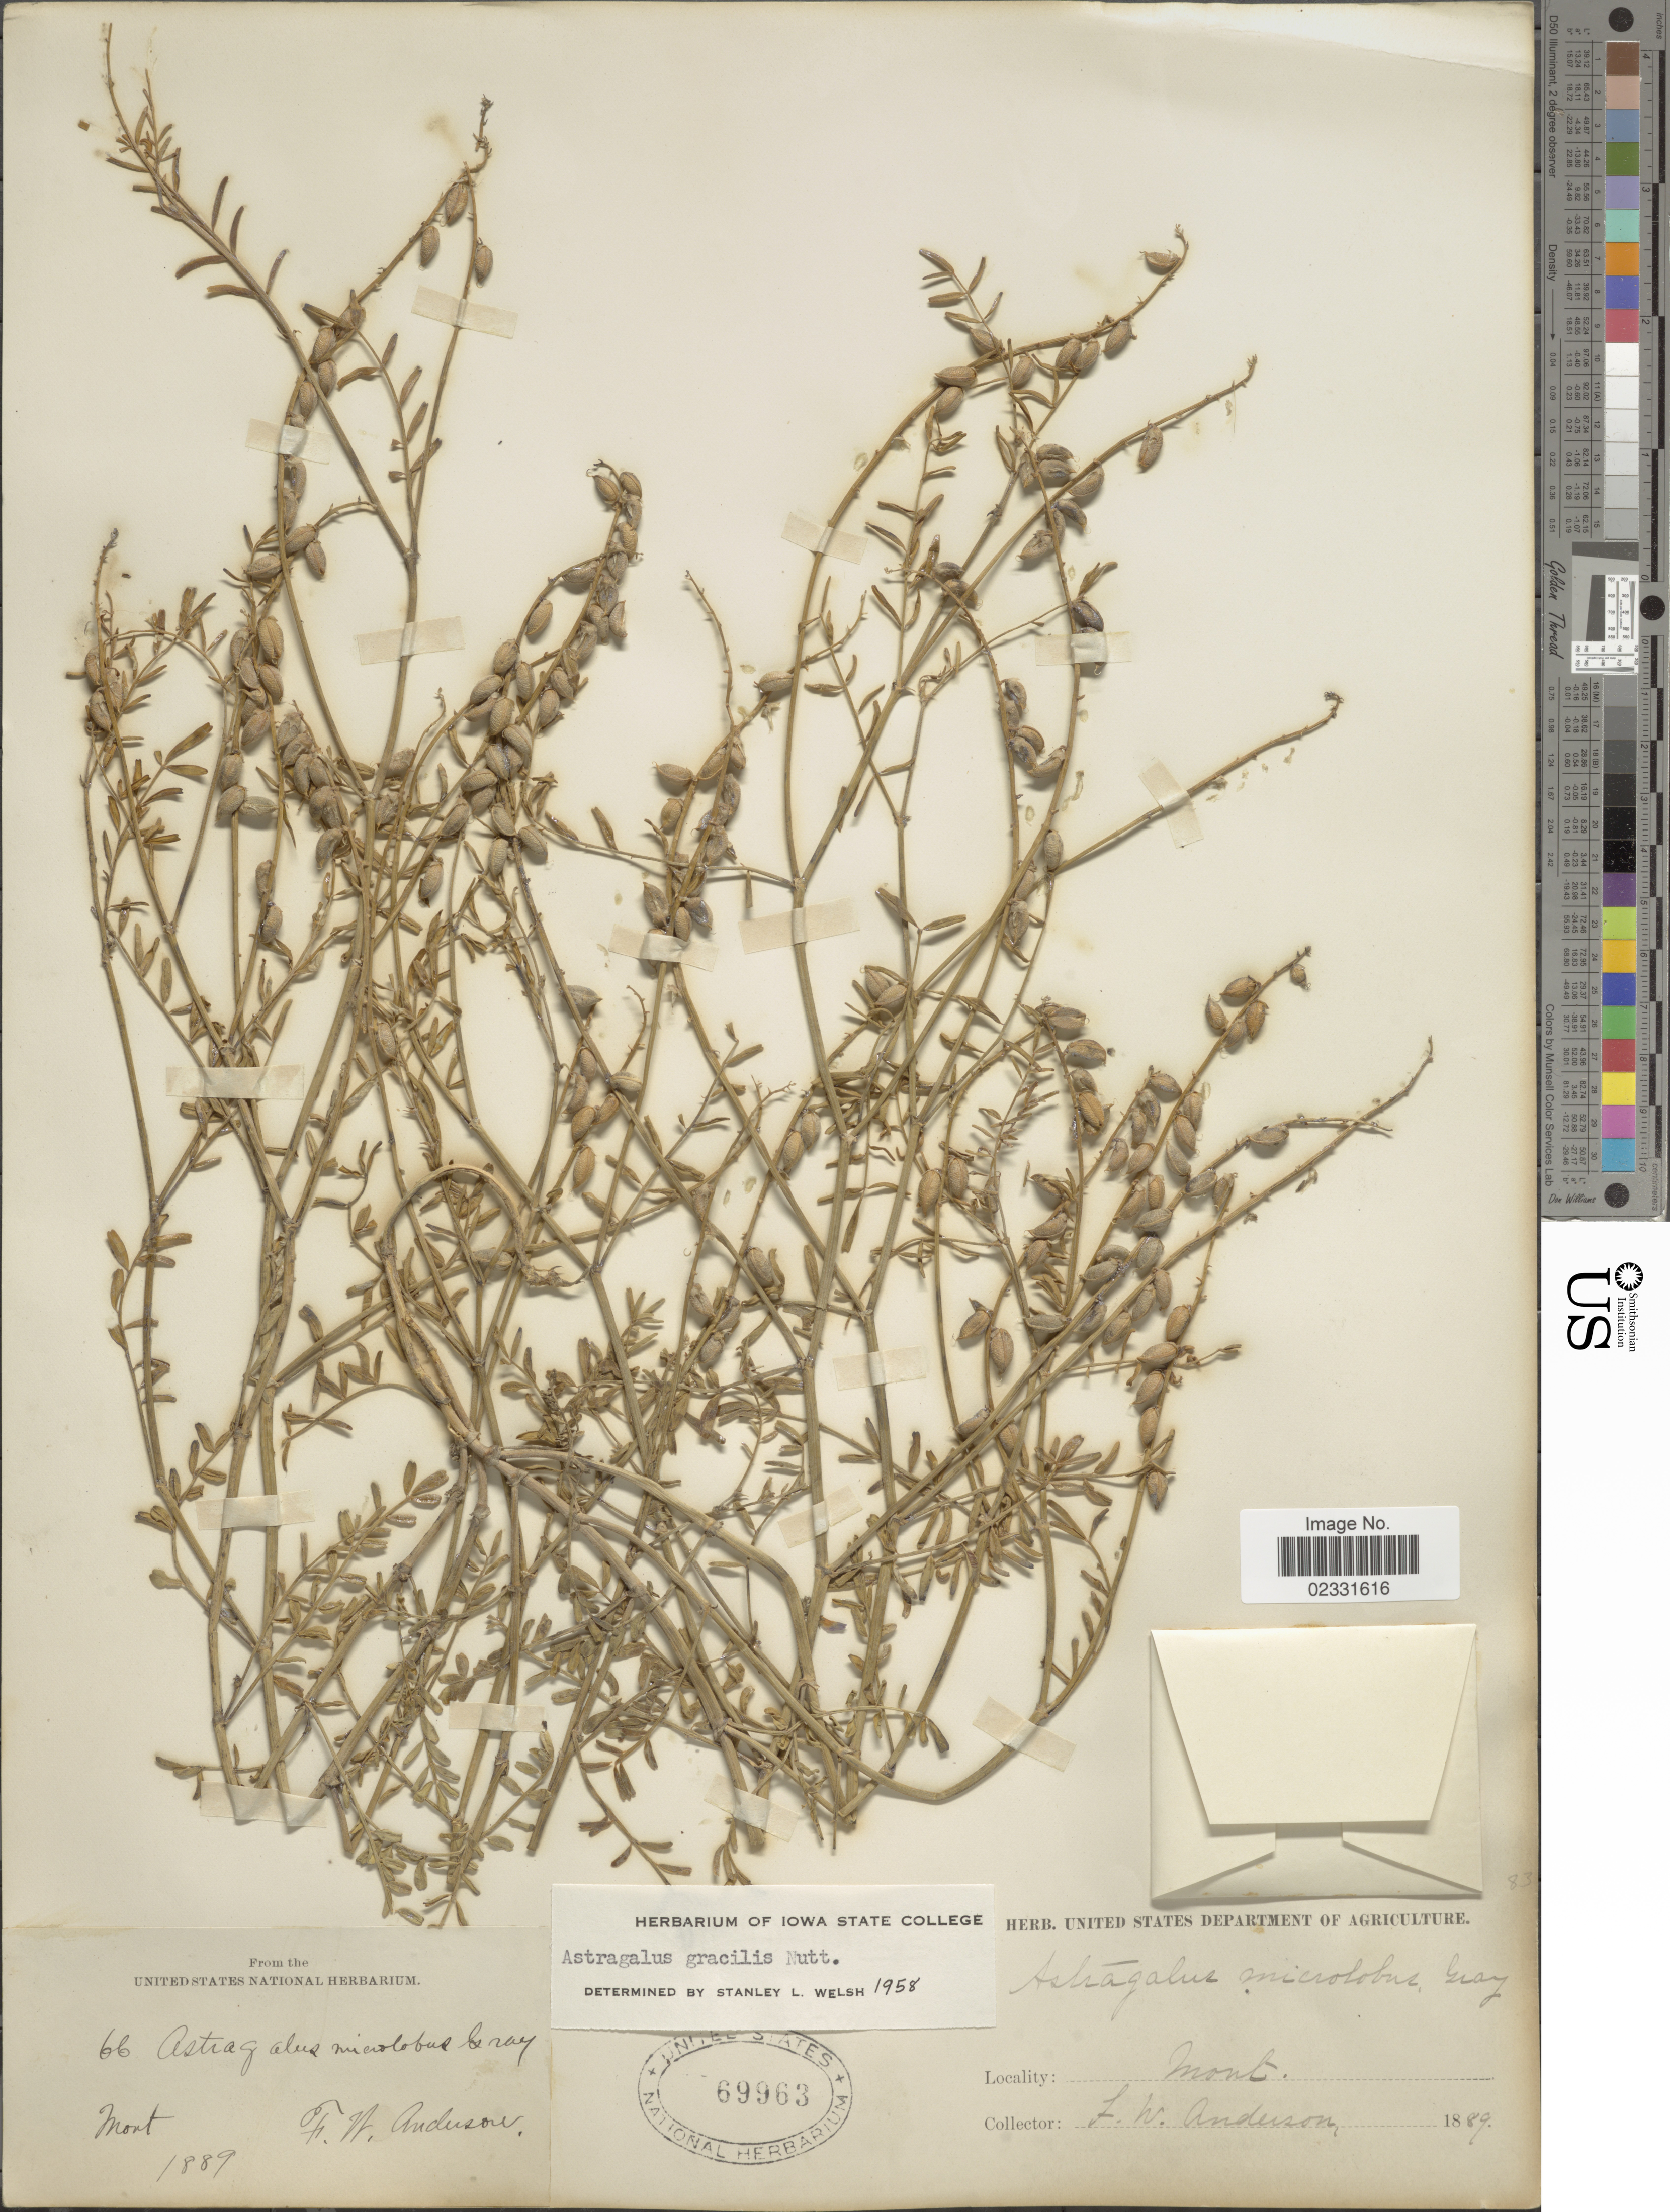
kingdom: Plantae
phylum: Tracheophyta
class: Magnoliopsida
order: Fabales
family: Fabaceae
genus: Astragalus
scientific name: Astragalus gracilis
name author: Nutt.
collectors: F. W. Anderson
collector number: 66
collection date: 1889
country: United States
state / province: Montana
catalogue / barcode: US 69963